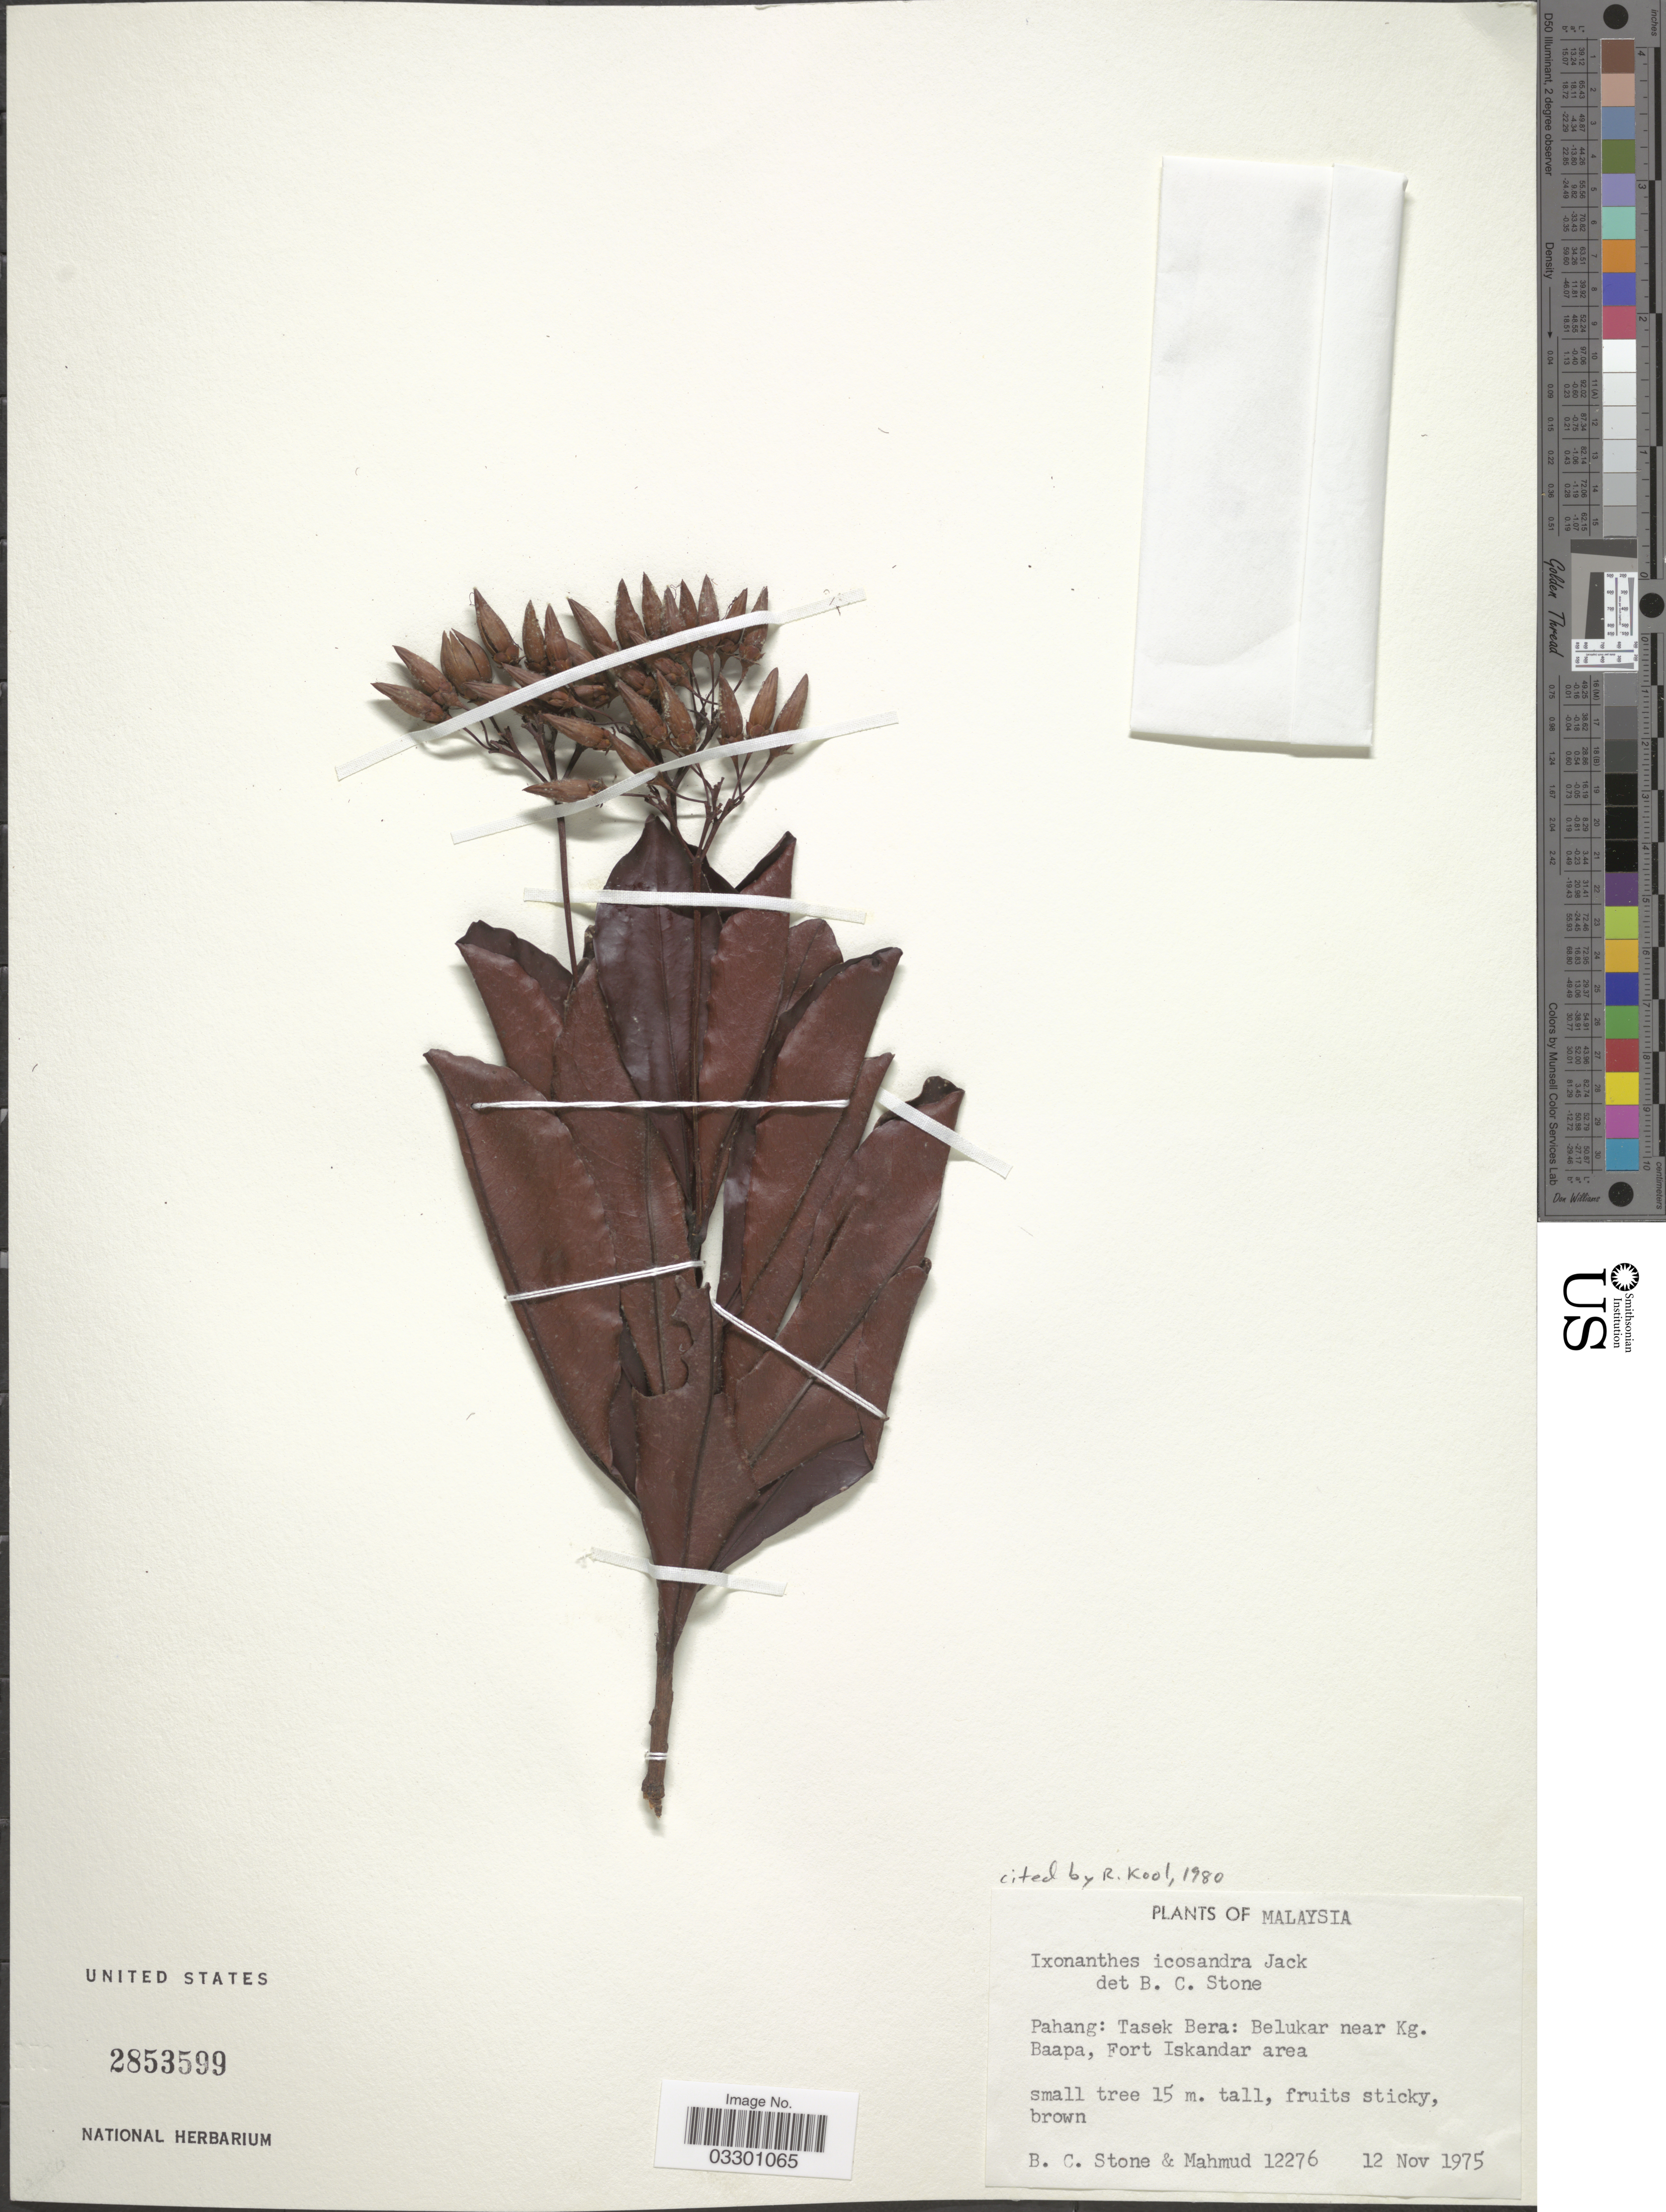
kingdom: Plantae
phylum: Tracheophyta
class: Magnoliopsida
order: Malpighiales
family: Ixonanthaceae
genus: Ixonanthes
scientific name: Ixonanthes icosandra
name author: Jack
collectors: B. C. Stone & -. Mahmud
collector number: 12276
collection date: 1975-12-12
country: Malaysia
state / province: Pahang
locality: Tasek Bera: Belukar near Kg. Baapa, Fort Iskandar area.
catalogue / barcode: US 2853599